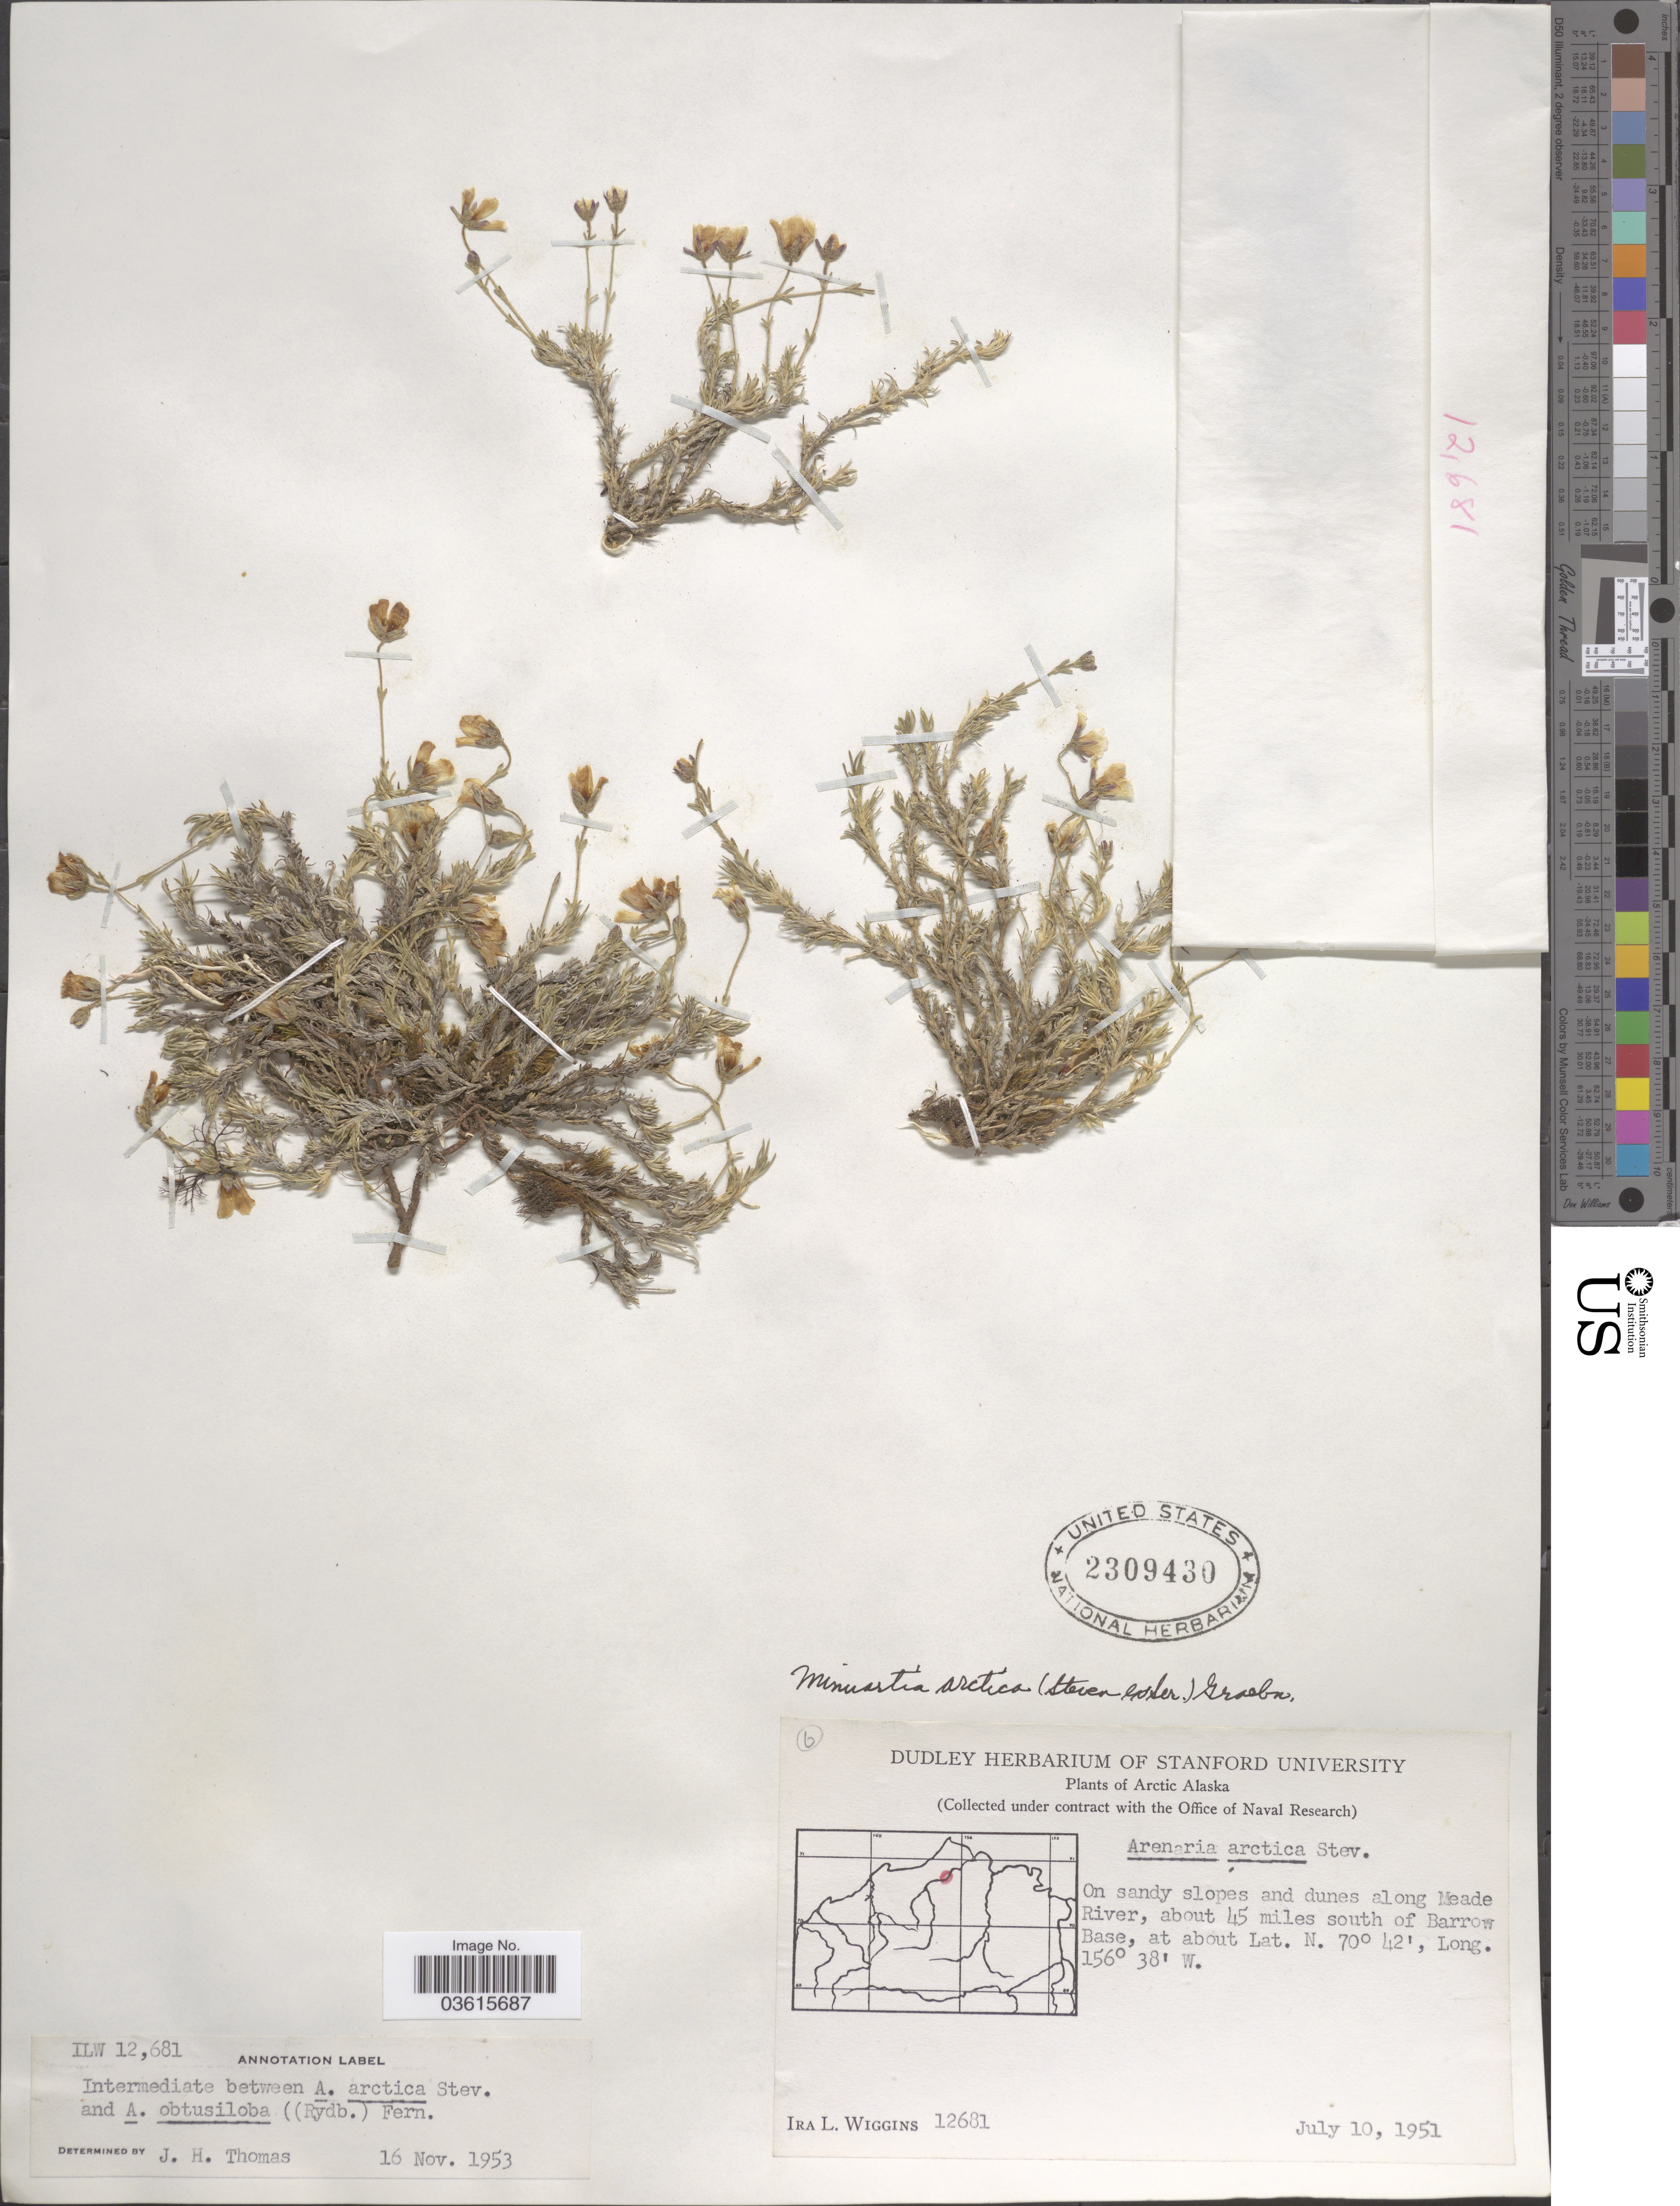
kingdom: Plantae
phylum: Tracheophyta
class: Magnoliopsida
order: Caryophyllales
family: Caryophyllaceae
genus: Cherleria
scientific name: Cherleria arctica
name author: (Steven ex Ser.) A.J. Moore & Dillenb.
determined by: Strong, Mark T., (BOT), Smithsonian Institution - National Museum of Natural History (UNITED STATES)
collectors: I. L. Wiggins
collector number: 12681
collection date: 1951-07-10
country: United States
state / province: Alaska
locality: Arctic Alaska. On sandy slopes and dunes along Meade River, about 45 miles south of Barrow Base.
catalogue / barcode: US 2309430